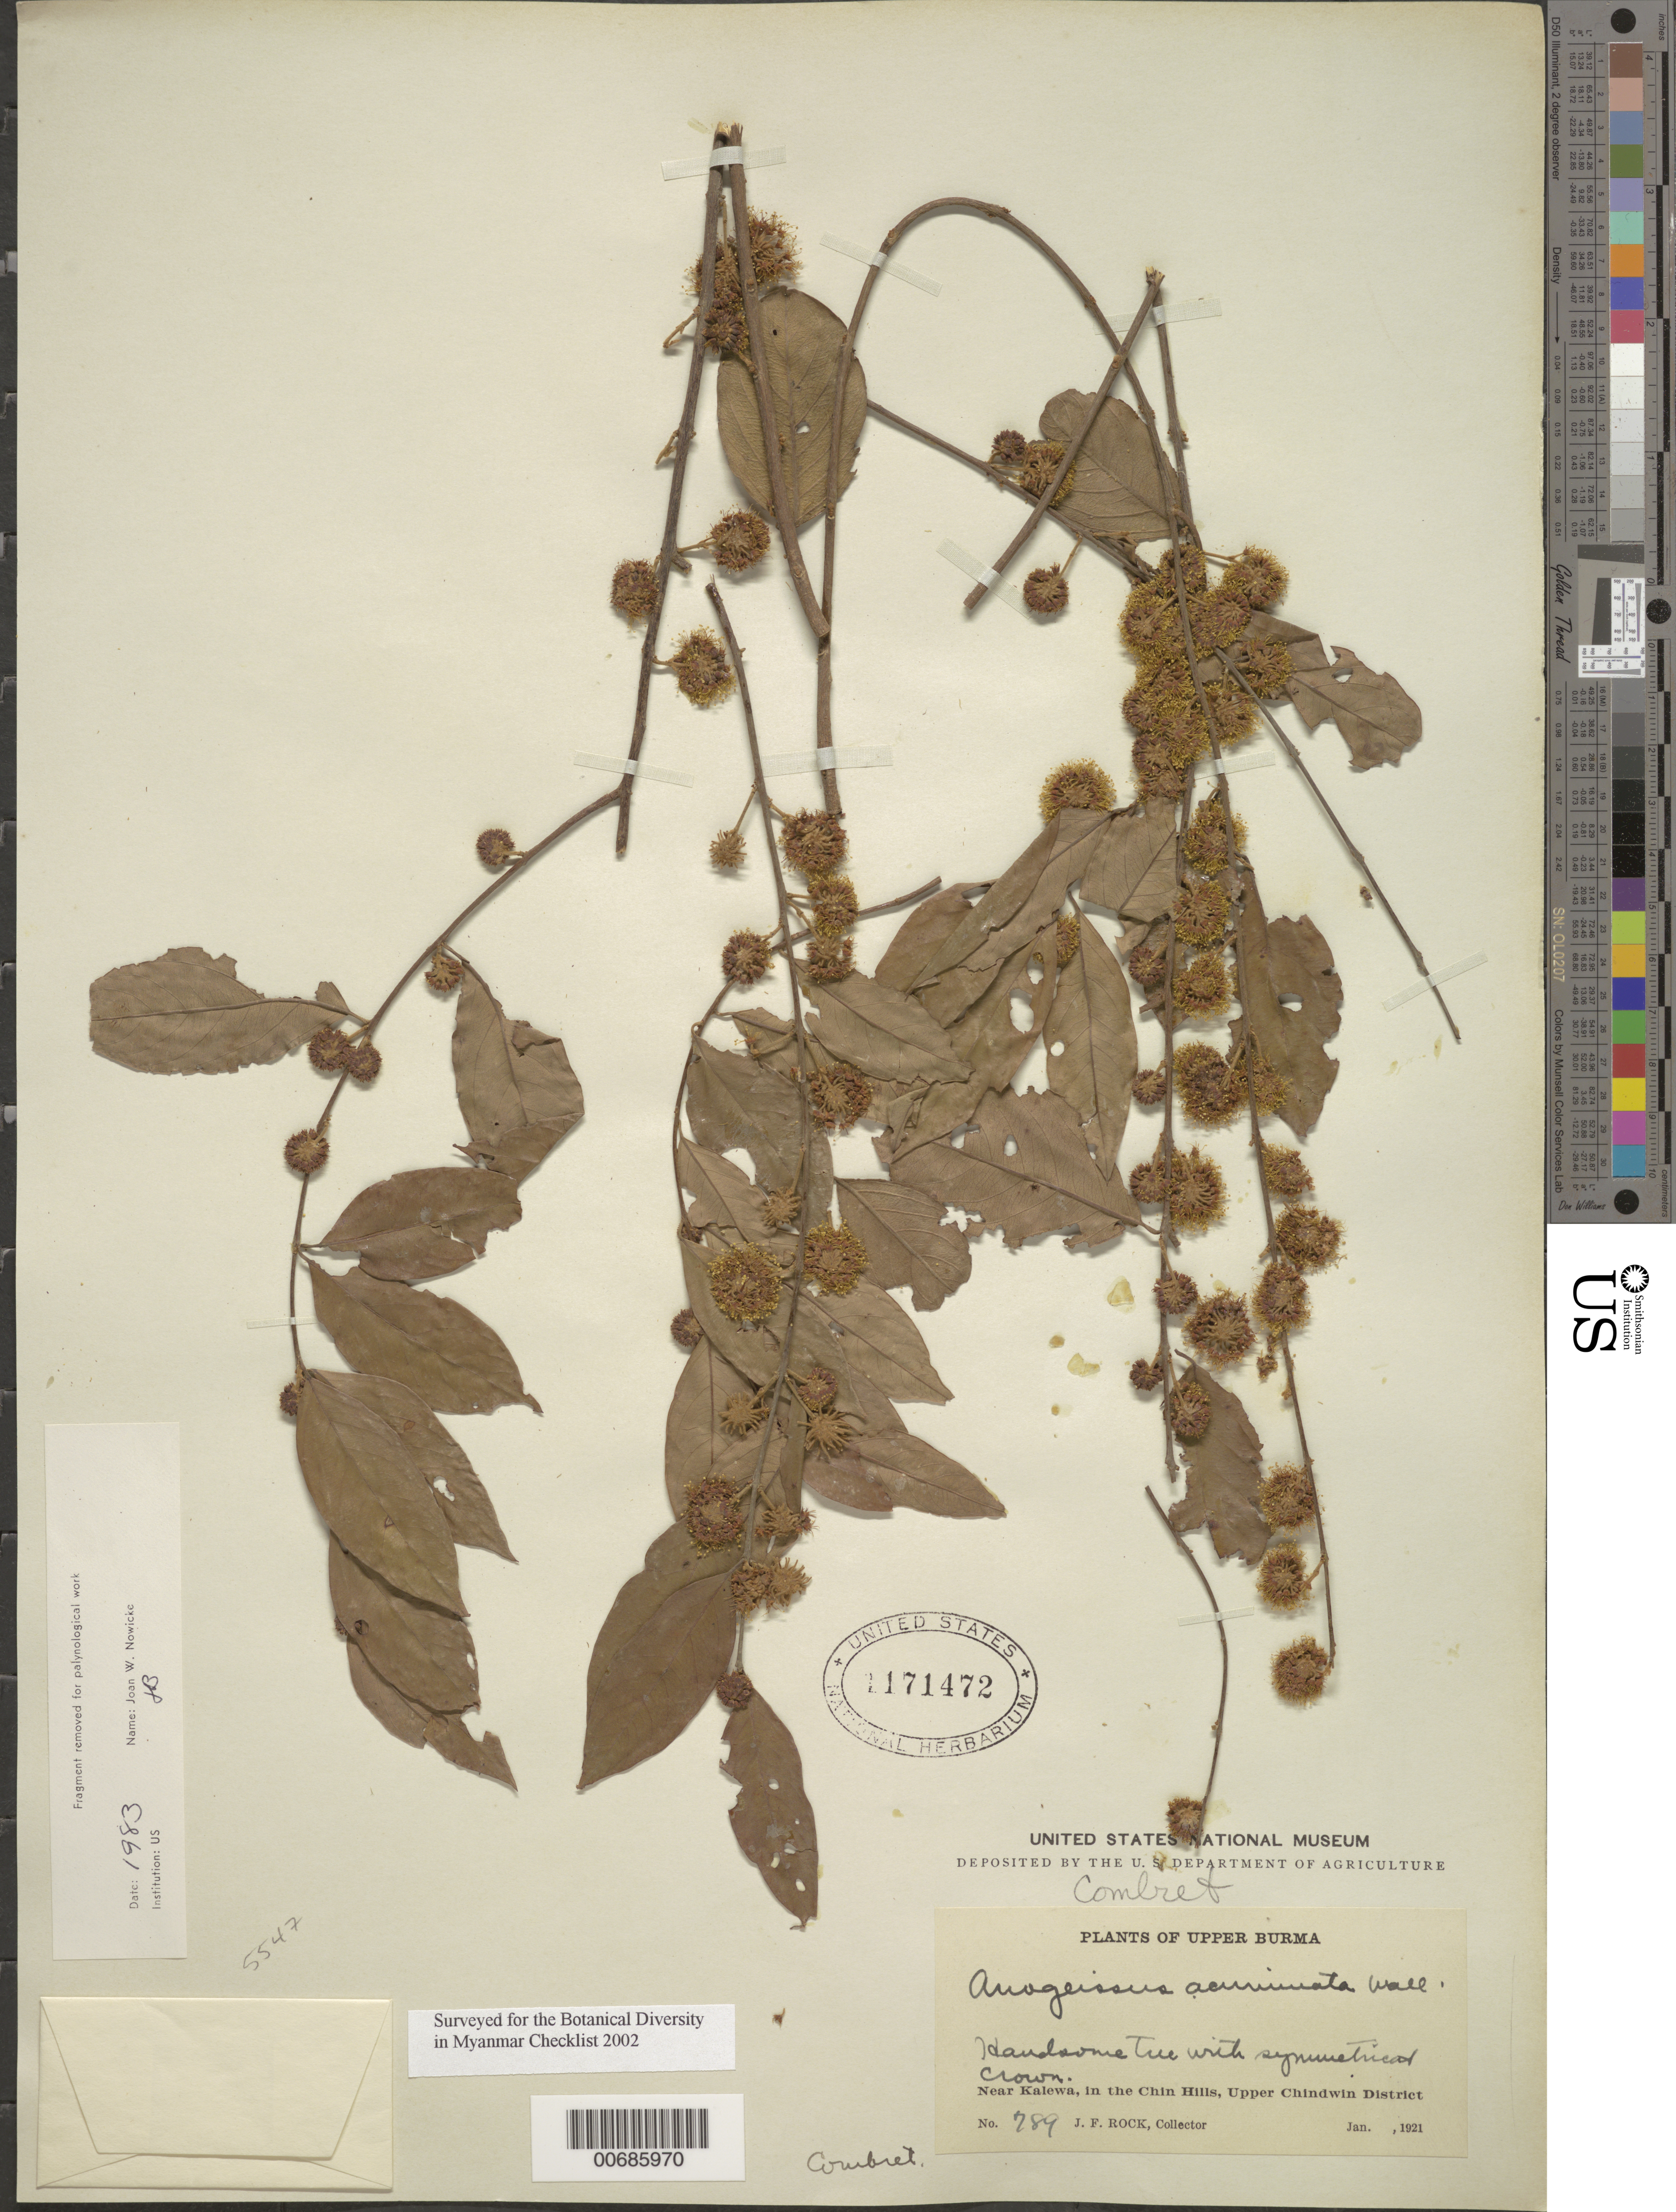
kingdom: Plantae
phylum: Tracheophyta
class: Magnoliopsida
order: Myrtales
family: Combretaceae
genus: Anogeissus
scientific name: Anogeissus acuminata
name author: Wall.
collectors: J. F. Rock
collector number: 789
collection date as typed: Jan 1921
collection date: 1921-01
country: Myanmar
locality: Upper Chindwin Dist., near Kalewa, Chin Hills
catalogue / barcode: US 1171472